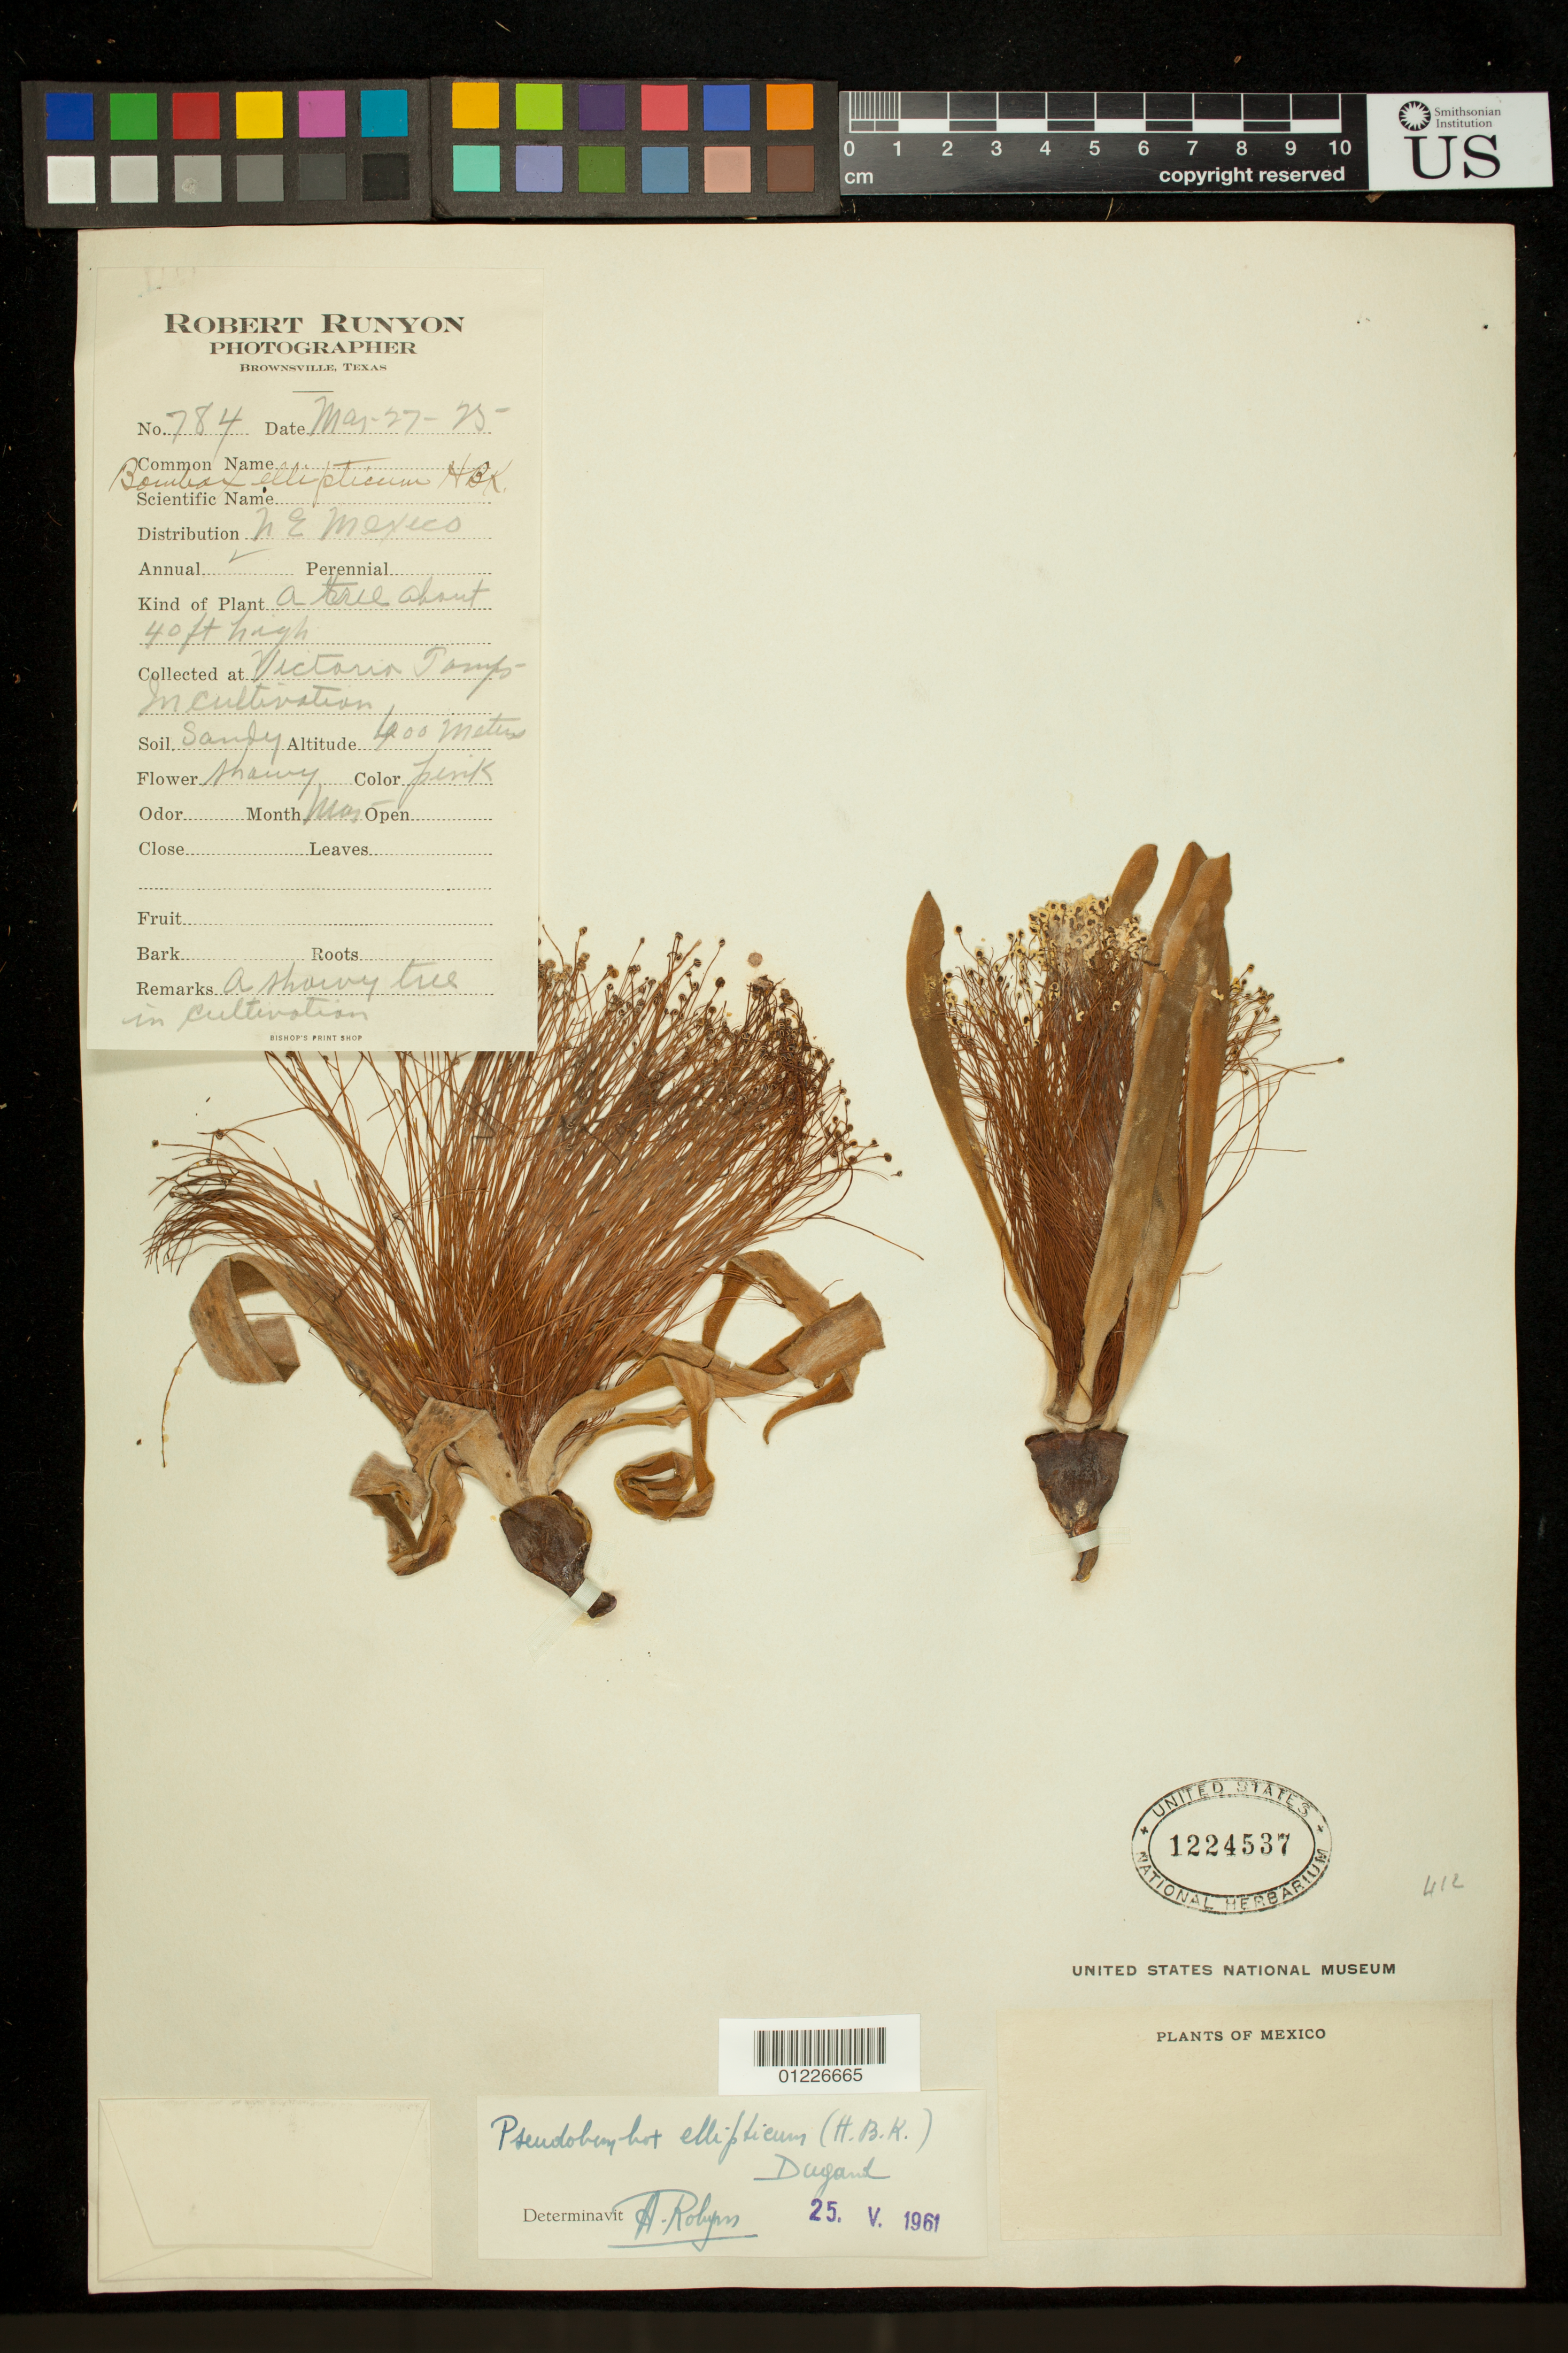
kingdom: Plantae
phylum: Tracheophyta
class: Magnoliopsida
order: Malvales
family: Malvaceae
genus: Pseudobombax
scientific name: Pseudobombax ellipticum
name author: (Kunth) Dugand G.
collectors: R. Runyon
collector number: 784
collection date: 1925-03-27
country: Mexico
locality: NE Mexico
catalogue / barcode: US 1224537